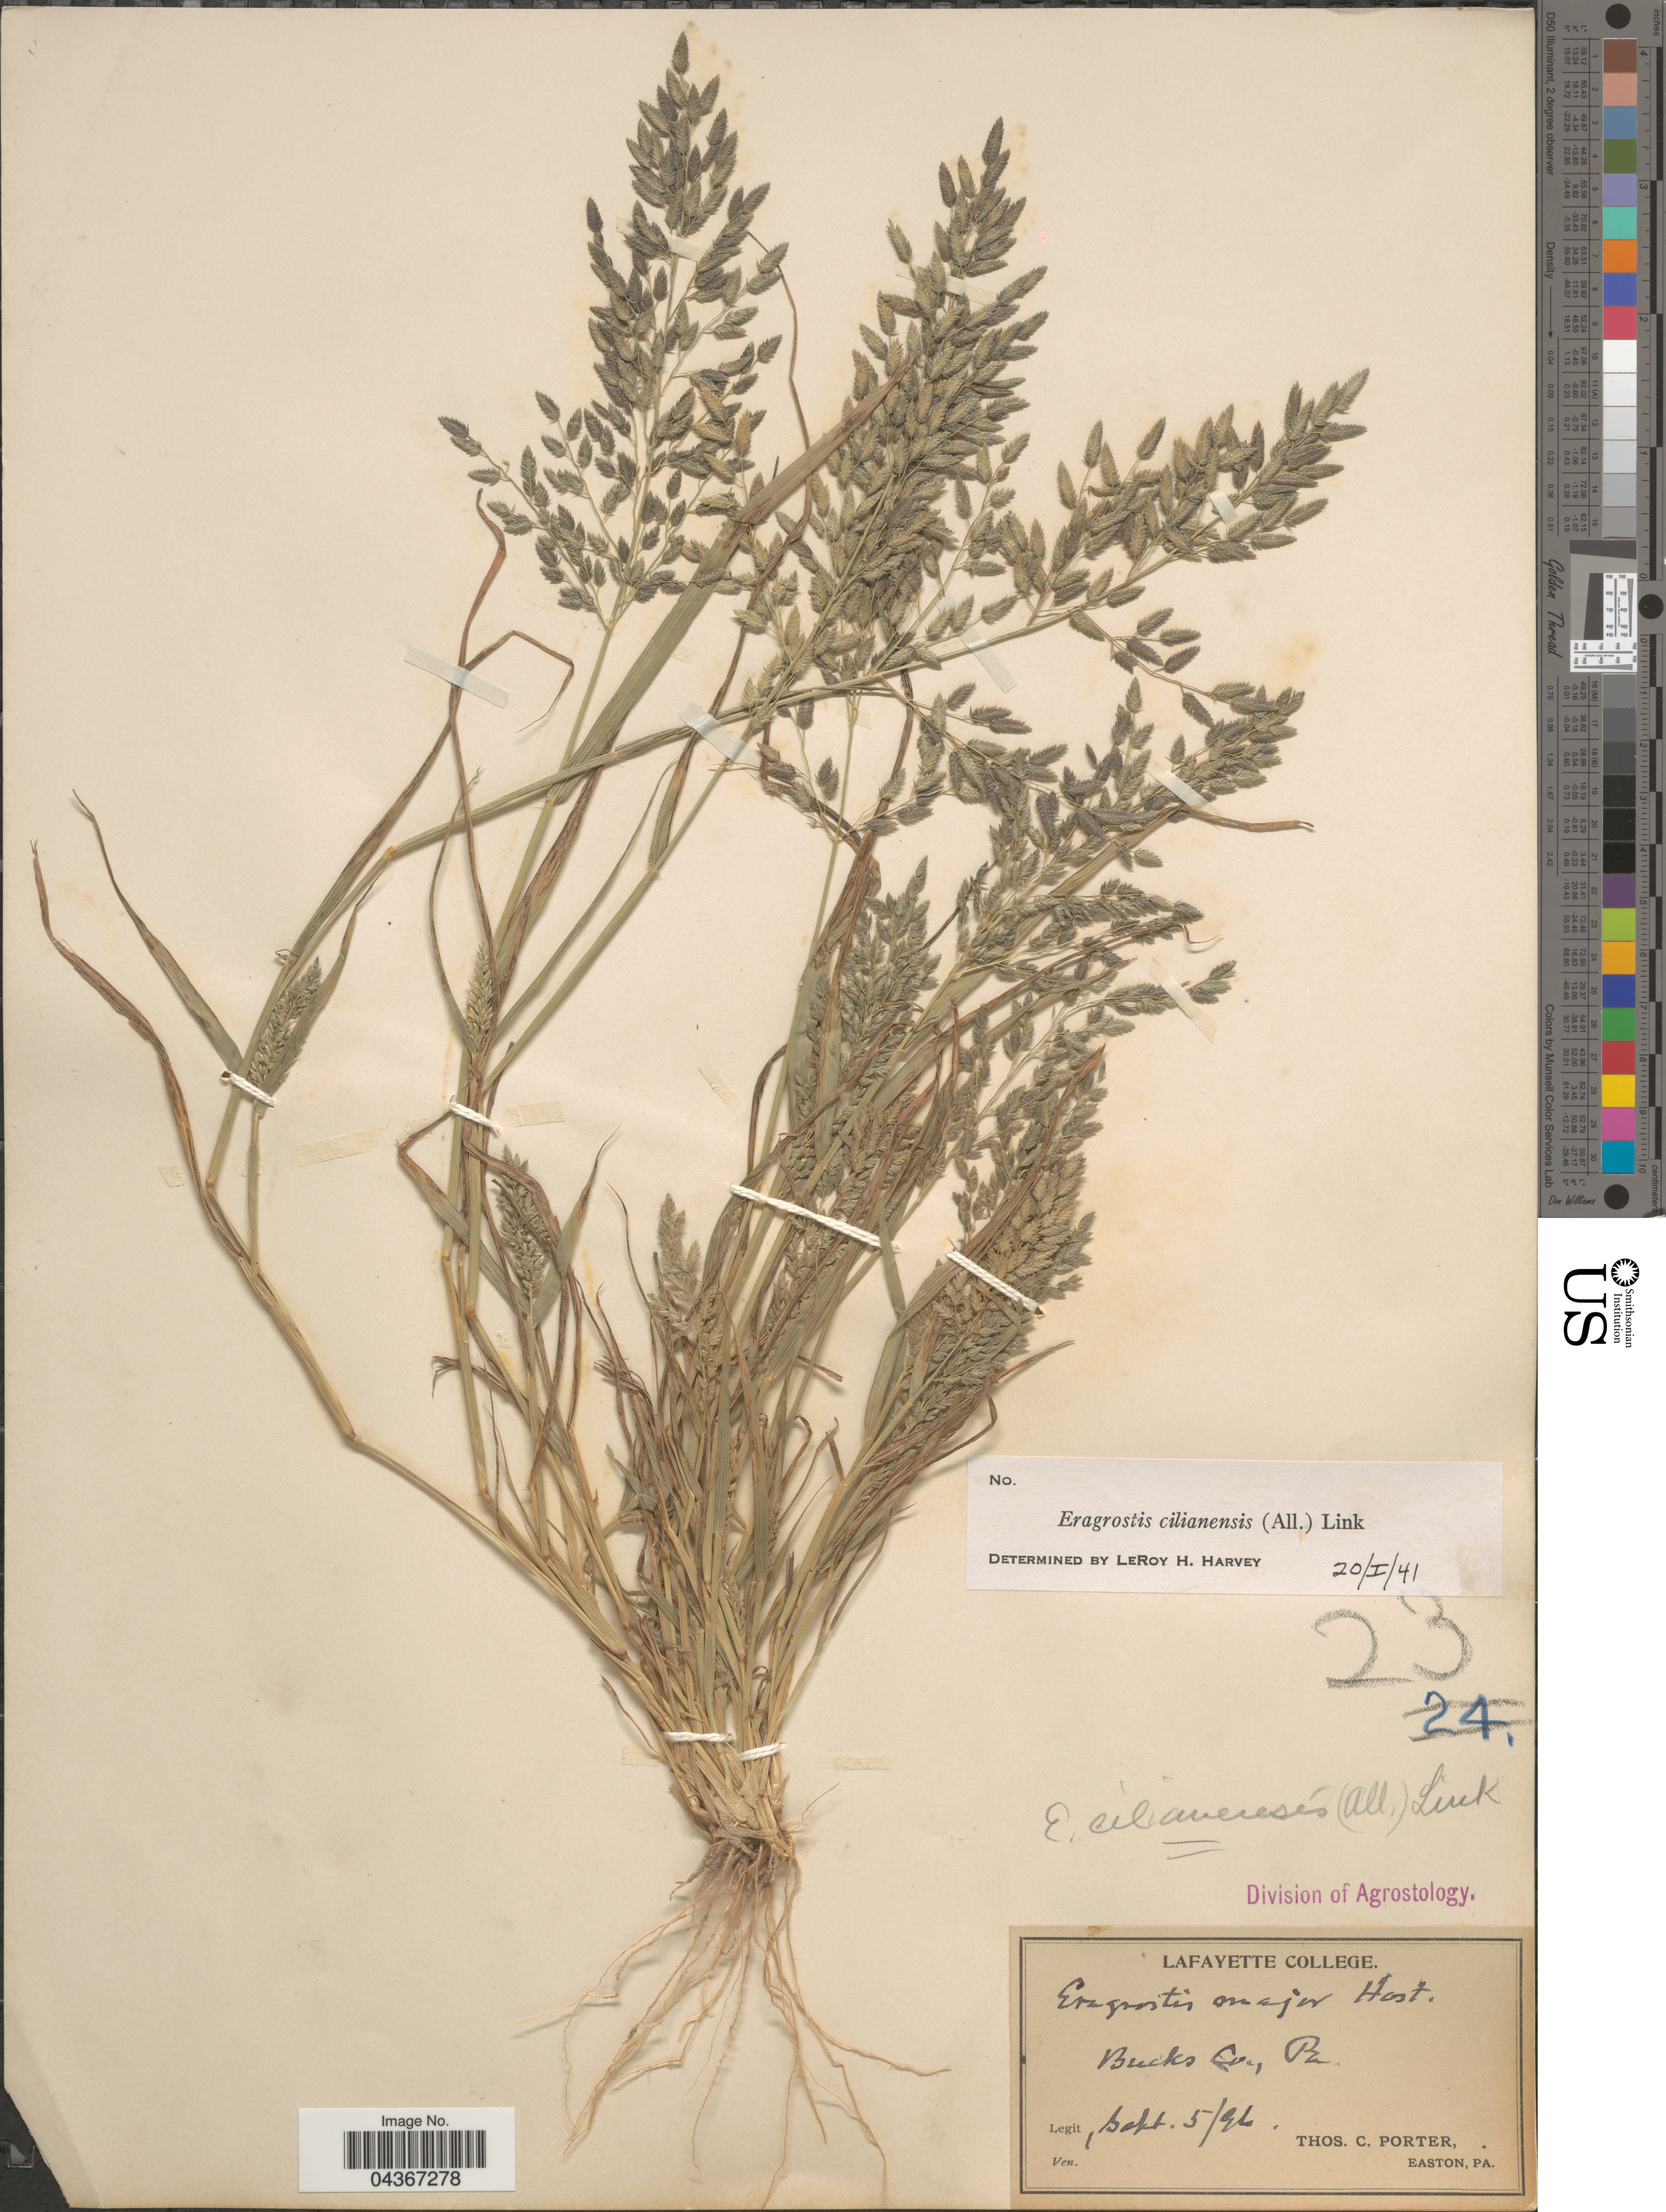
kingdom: Plantae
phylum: Tracheophyta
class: Liliopsida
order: Poales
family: Poaceae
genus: Eragrostis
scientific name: Eragrostis cilianensis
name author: (Bellardi) Vignolo ex Janch.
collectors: T. Porter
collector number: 23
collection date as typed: Transcribed d/m/y: 5/9/96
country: United States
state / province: Pennsylvania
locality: Bucks Co.